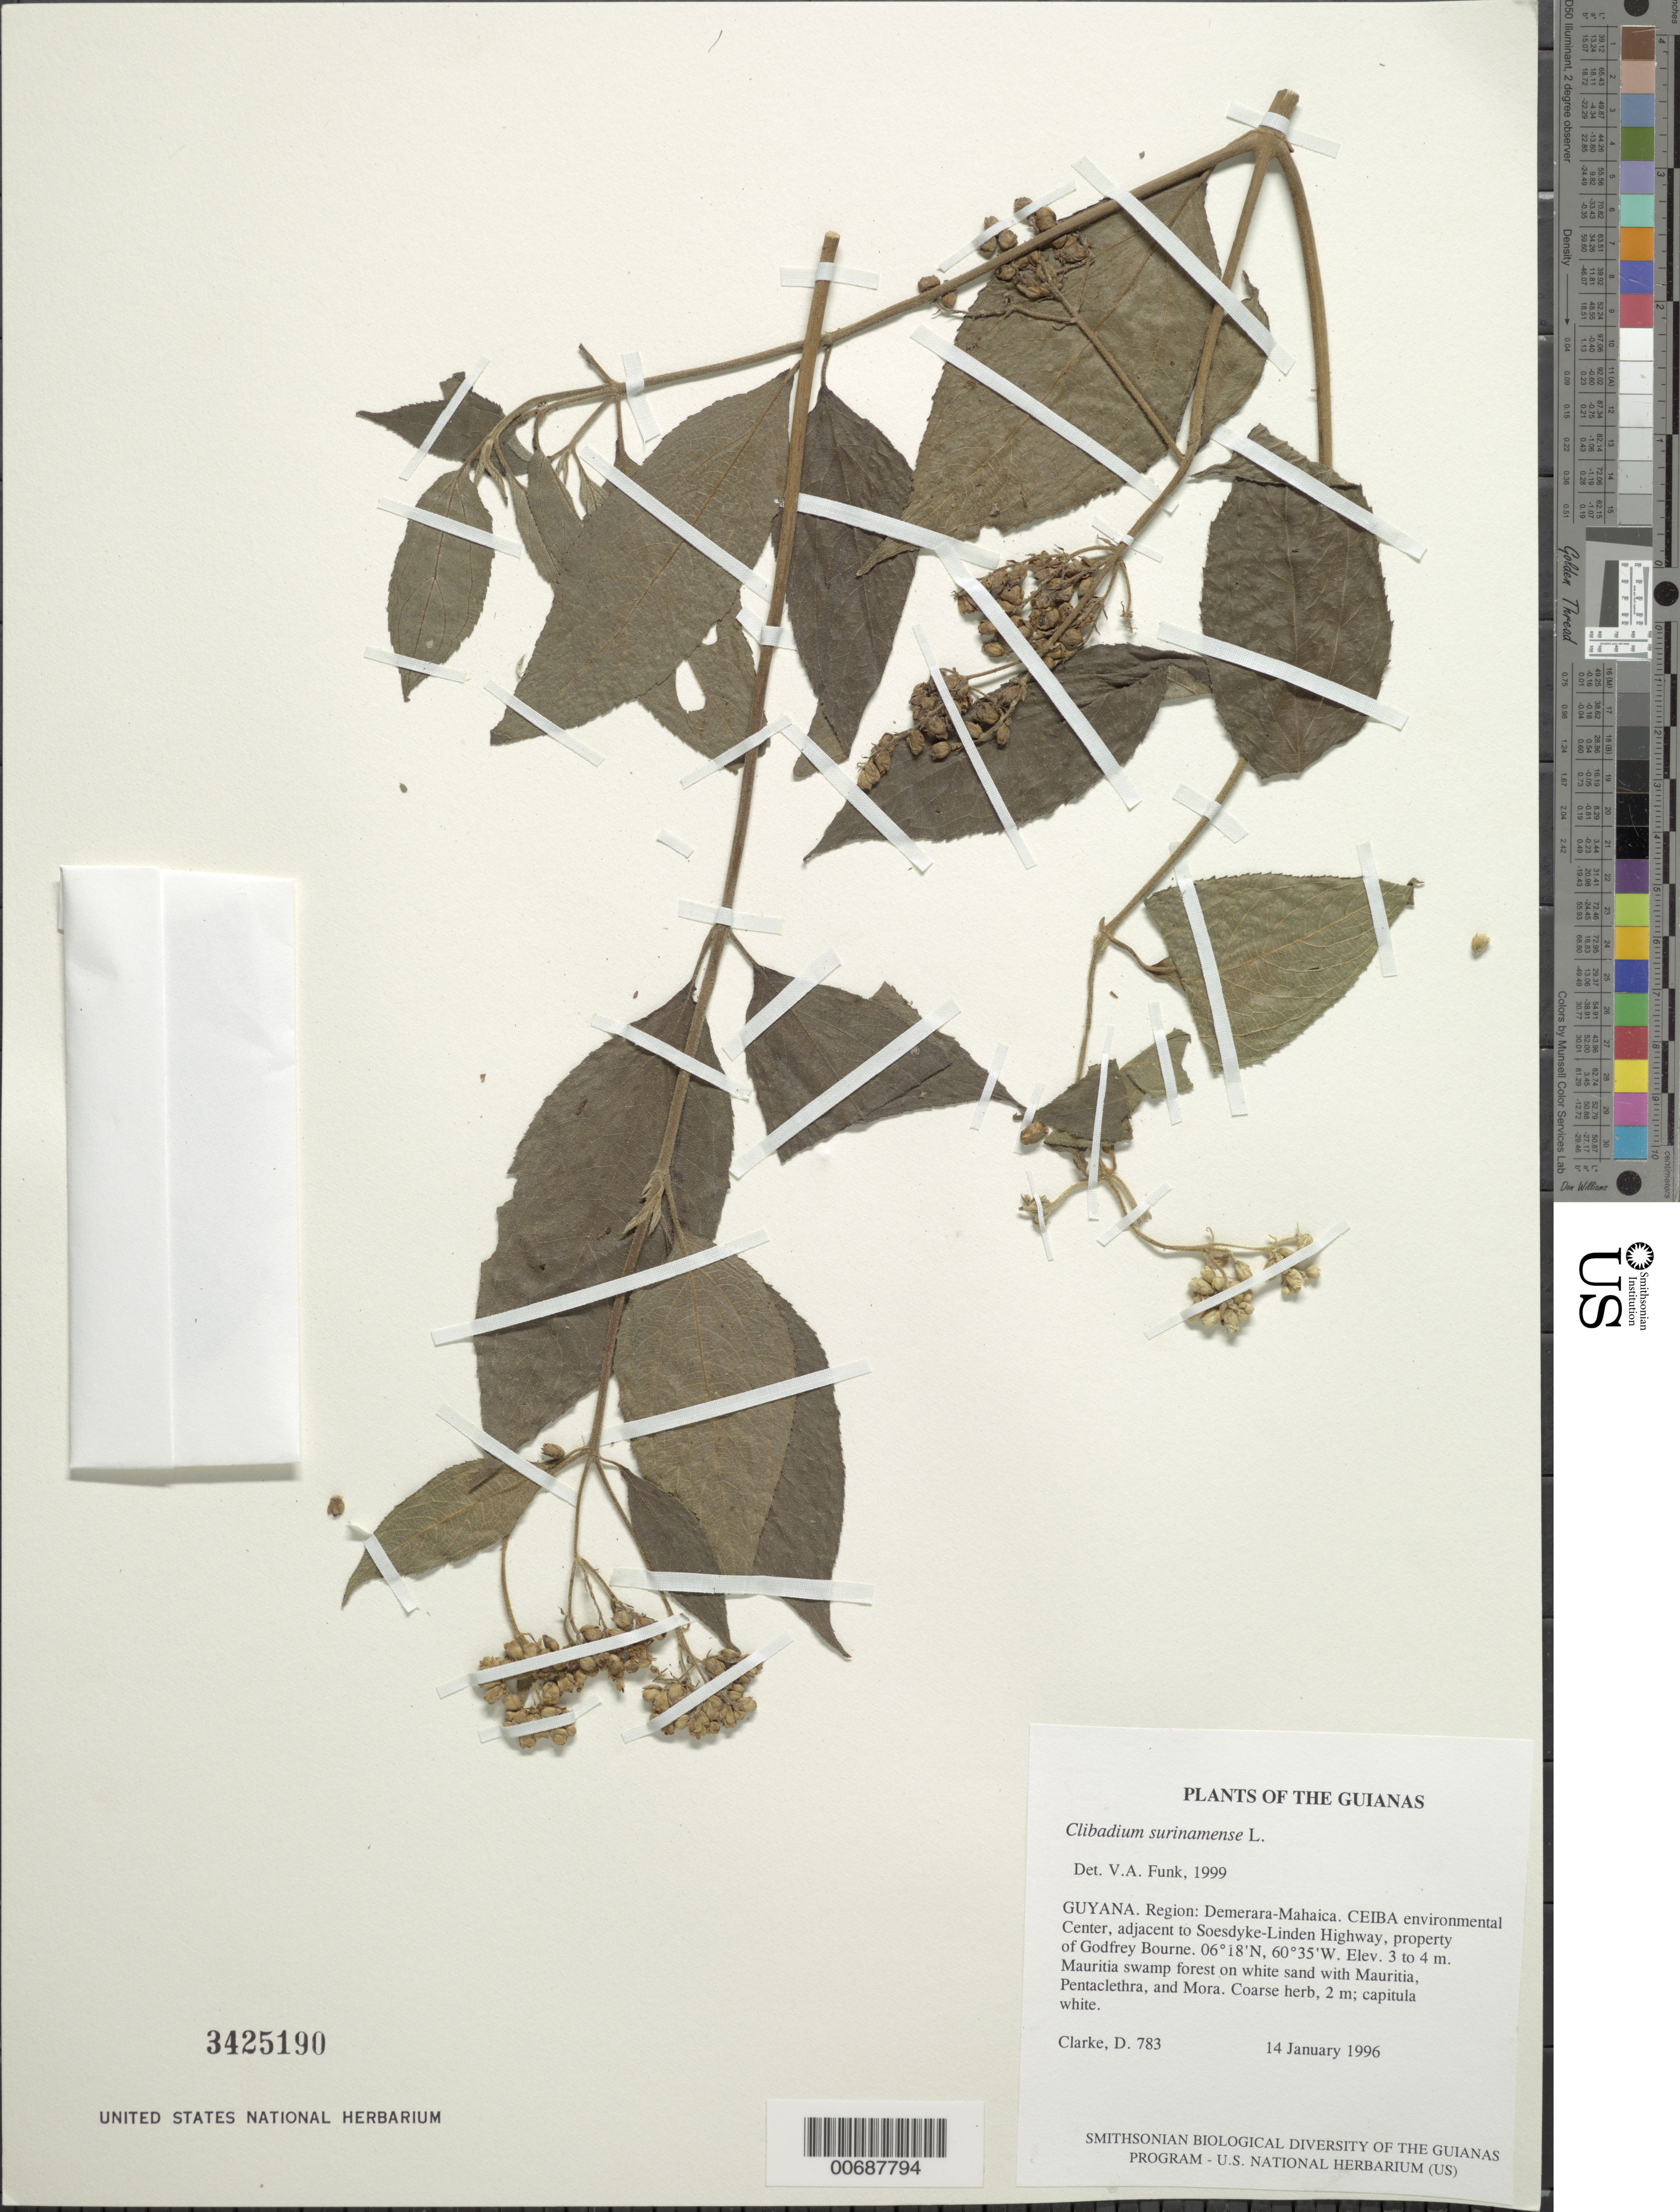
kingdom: Plantae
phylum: Tracheophyta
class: Magnoliopsida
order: Asterales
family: Asteraceae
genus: Clibadium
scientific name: Clibadium surinamense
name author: L.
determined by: Funk, Vicki A., (BOT), Smithsonian Institution - National Museum of Natural History (UNITED STATES)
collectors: H. D. Clarke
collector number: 783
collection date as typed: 14 January 1996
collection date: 1996-01-14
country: Guyana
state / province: Demerara-Mahaica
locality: CEIBA Environmental Center, adjacent to Soesdyke-Linden Highway, property of Godfrey Bourne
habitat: Mauritia swamp forest on white sand with Mauritia, Pentaclethra, and Mora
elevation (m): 3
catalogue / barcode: US 3425190